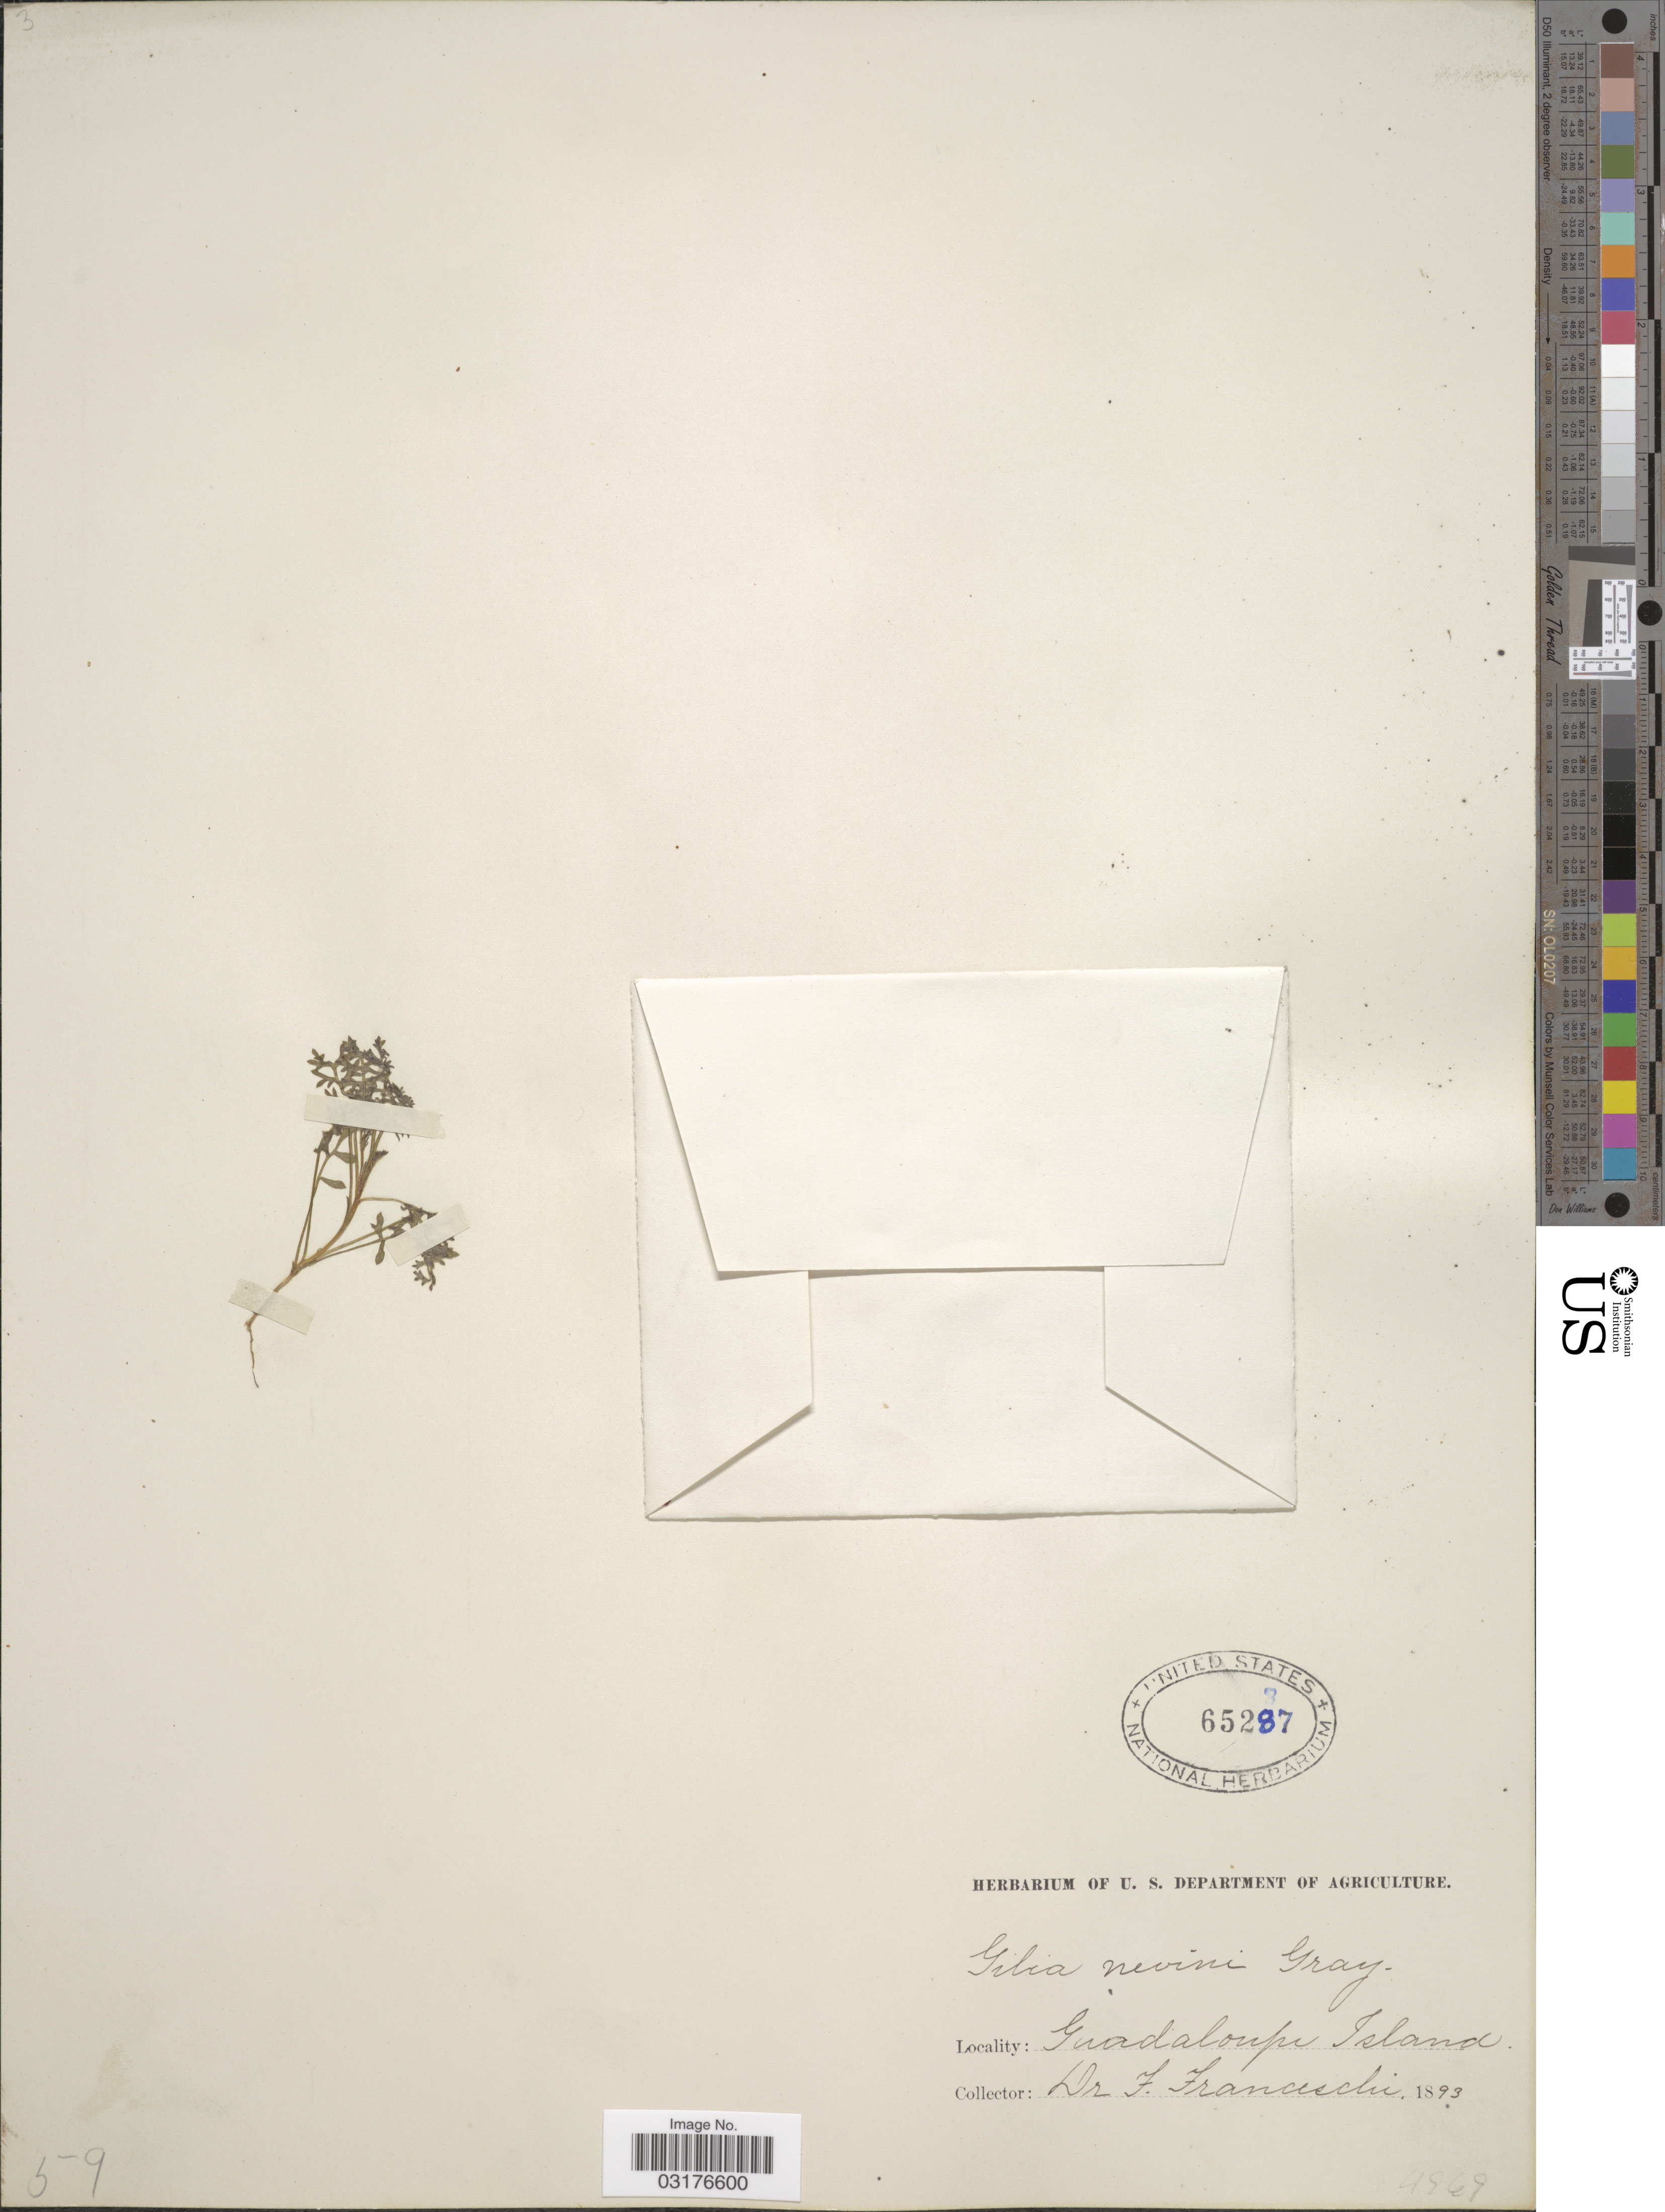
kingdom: Plantae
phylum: Tracheophyta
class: Magnoliopsida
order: Ericales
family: Polemoniaceae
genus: Gilia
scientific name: Gilia nevinii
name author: A. Gray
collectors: F. Franceschi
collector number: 59?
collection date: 1893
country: Mexico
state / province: Baja California Norte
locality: Guadaloupe Island.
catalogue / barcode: US 65287